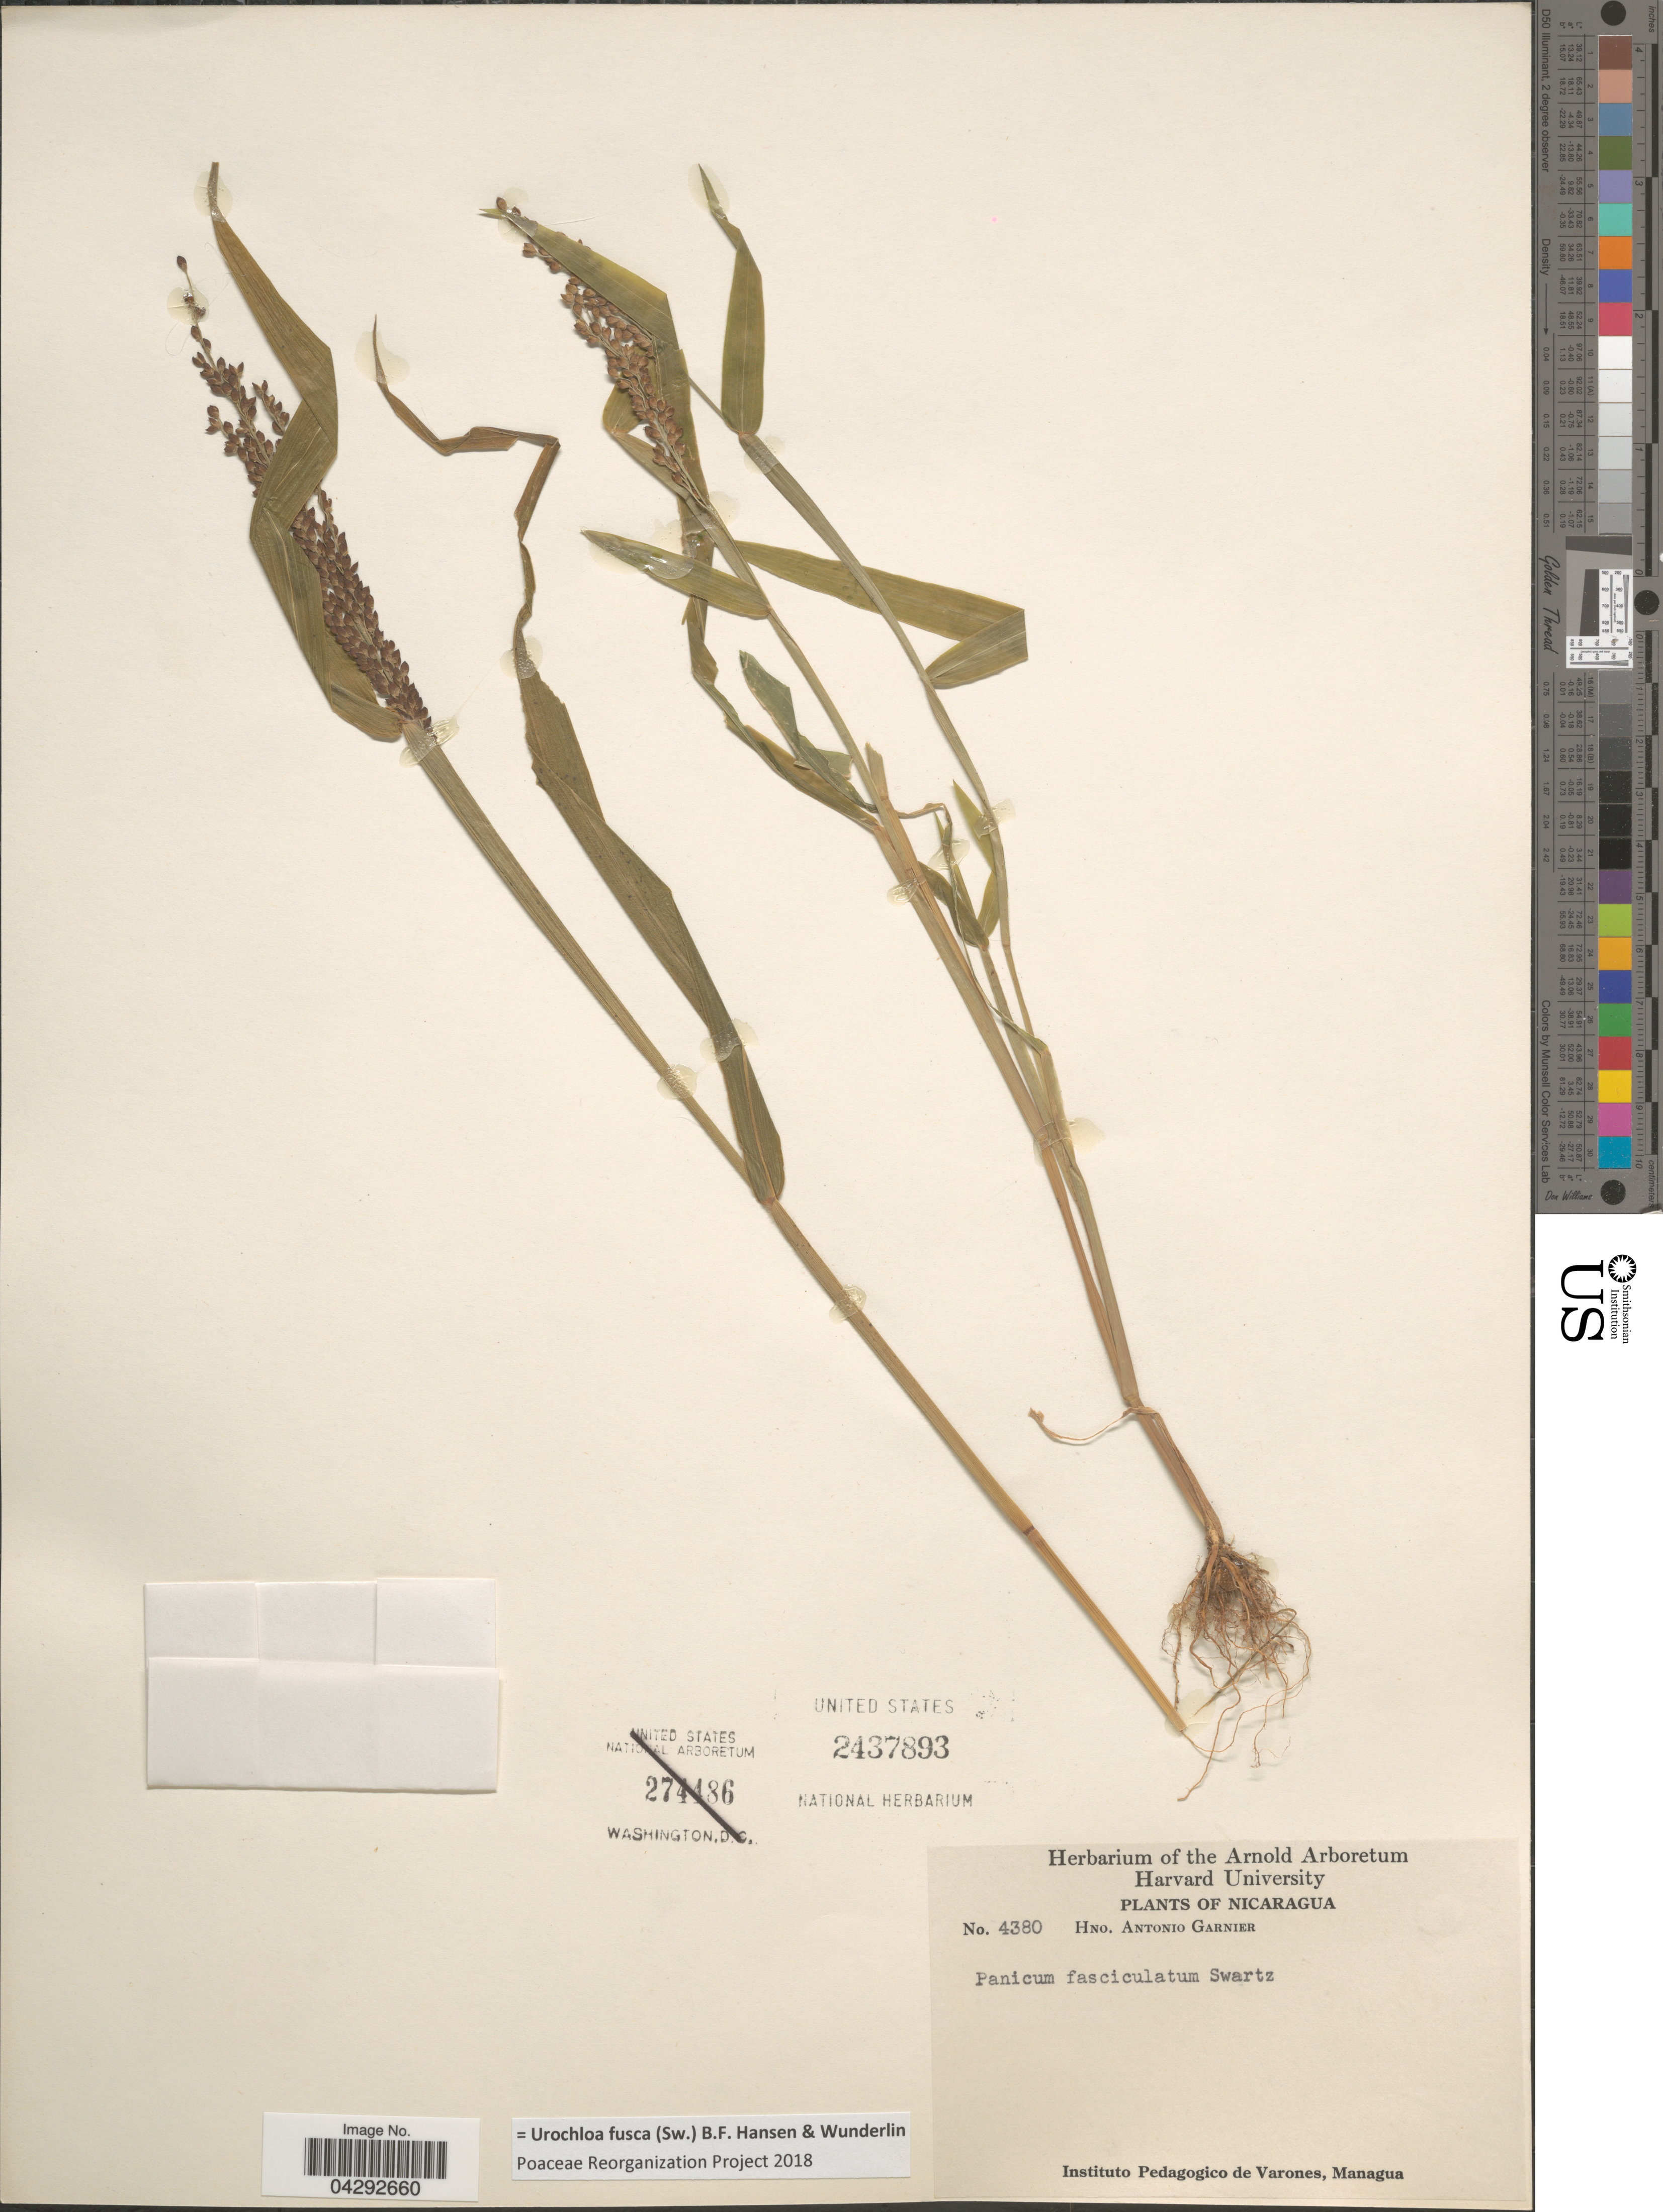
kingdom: Plantae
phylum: Tracheophyta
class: Liliopsida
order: Poales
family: Poaceae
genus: Urochloa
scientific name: Urochloa fusca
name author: (Sw.) B.F. Hansen & Wunderlin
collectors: Bro. A. Garnier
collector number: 4380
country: Nicaragua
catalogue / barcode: US 2437893